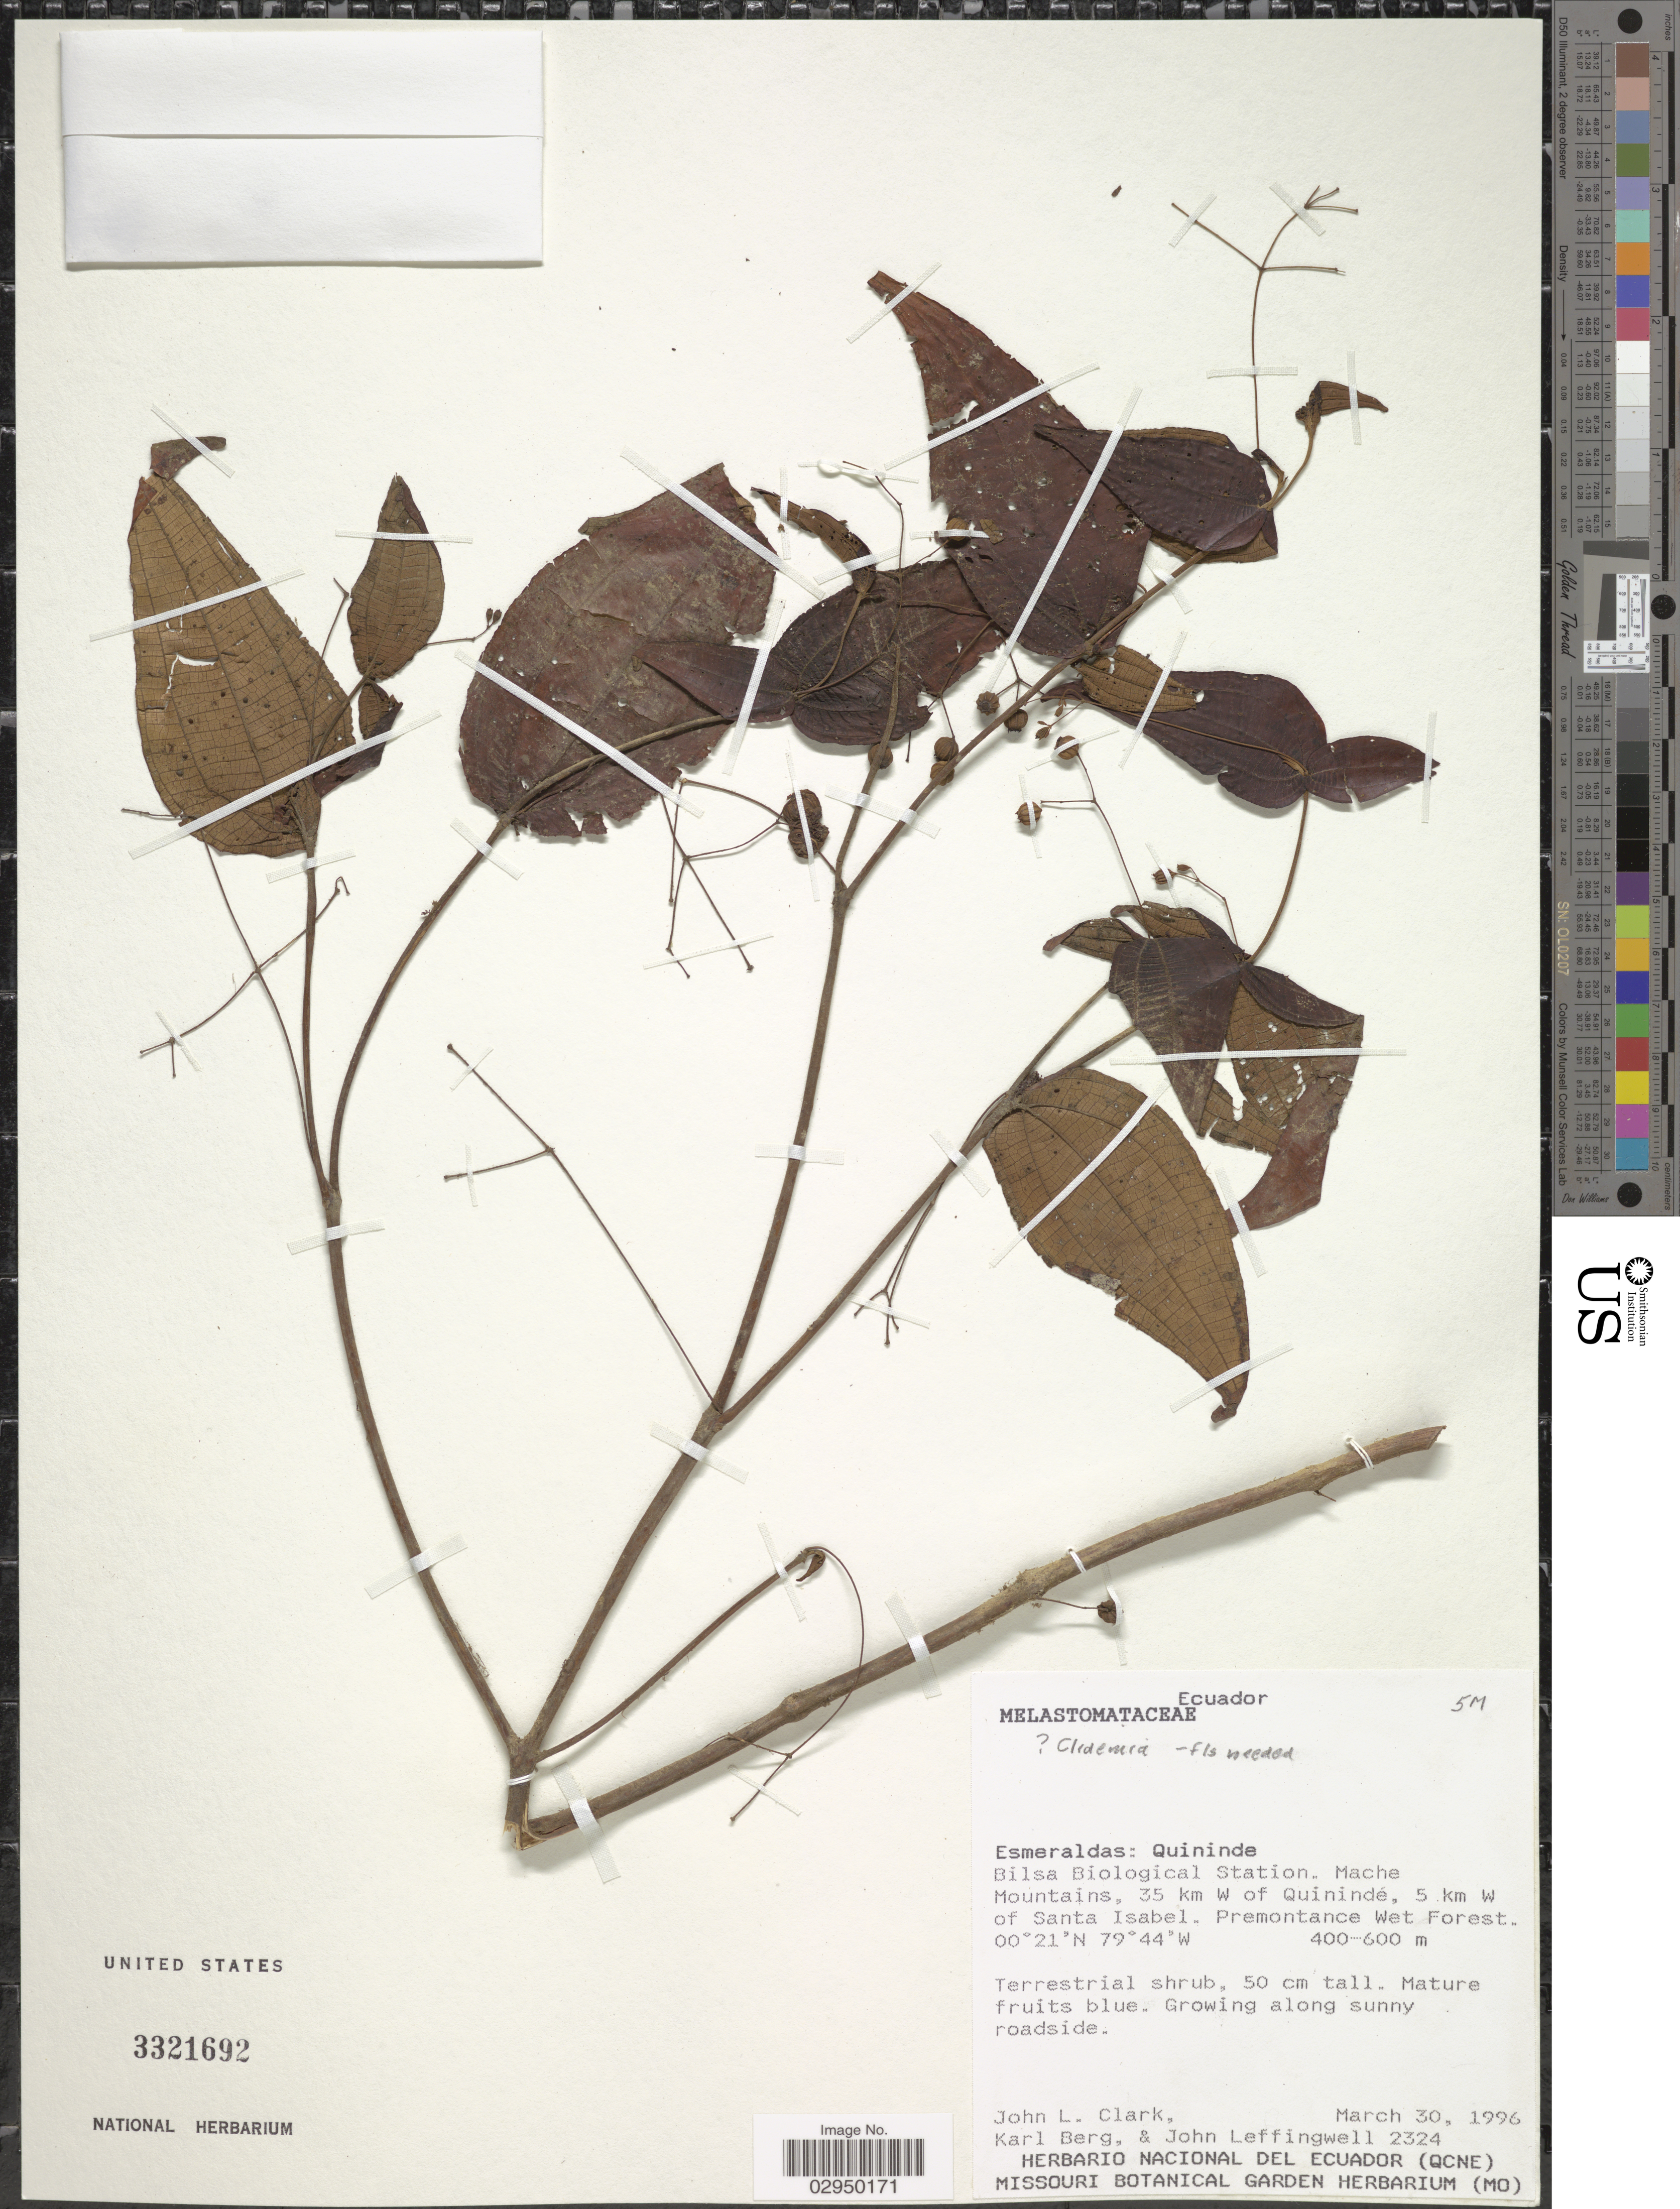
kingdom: Plantae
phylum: Tracheophyta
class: Magnoliopsida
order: Myrtales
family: Melastomataceae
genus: Clidemia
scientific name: Clidemia sp.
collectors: J. L. Clark, K. Berg & J. Leffingwell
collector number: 2324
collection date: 1996-03-30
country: Ecuador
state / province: Esmeraldas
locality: Quininde. Bilsa Biological Station. Mache Mountains, 35 km W of Quinindé, 5 km W of Santa Isabel.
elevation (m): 400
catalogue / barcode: US 3321692